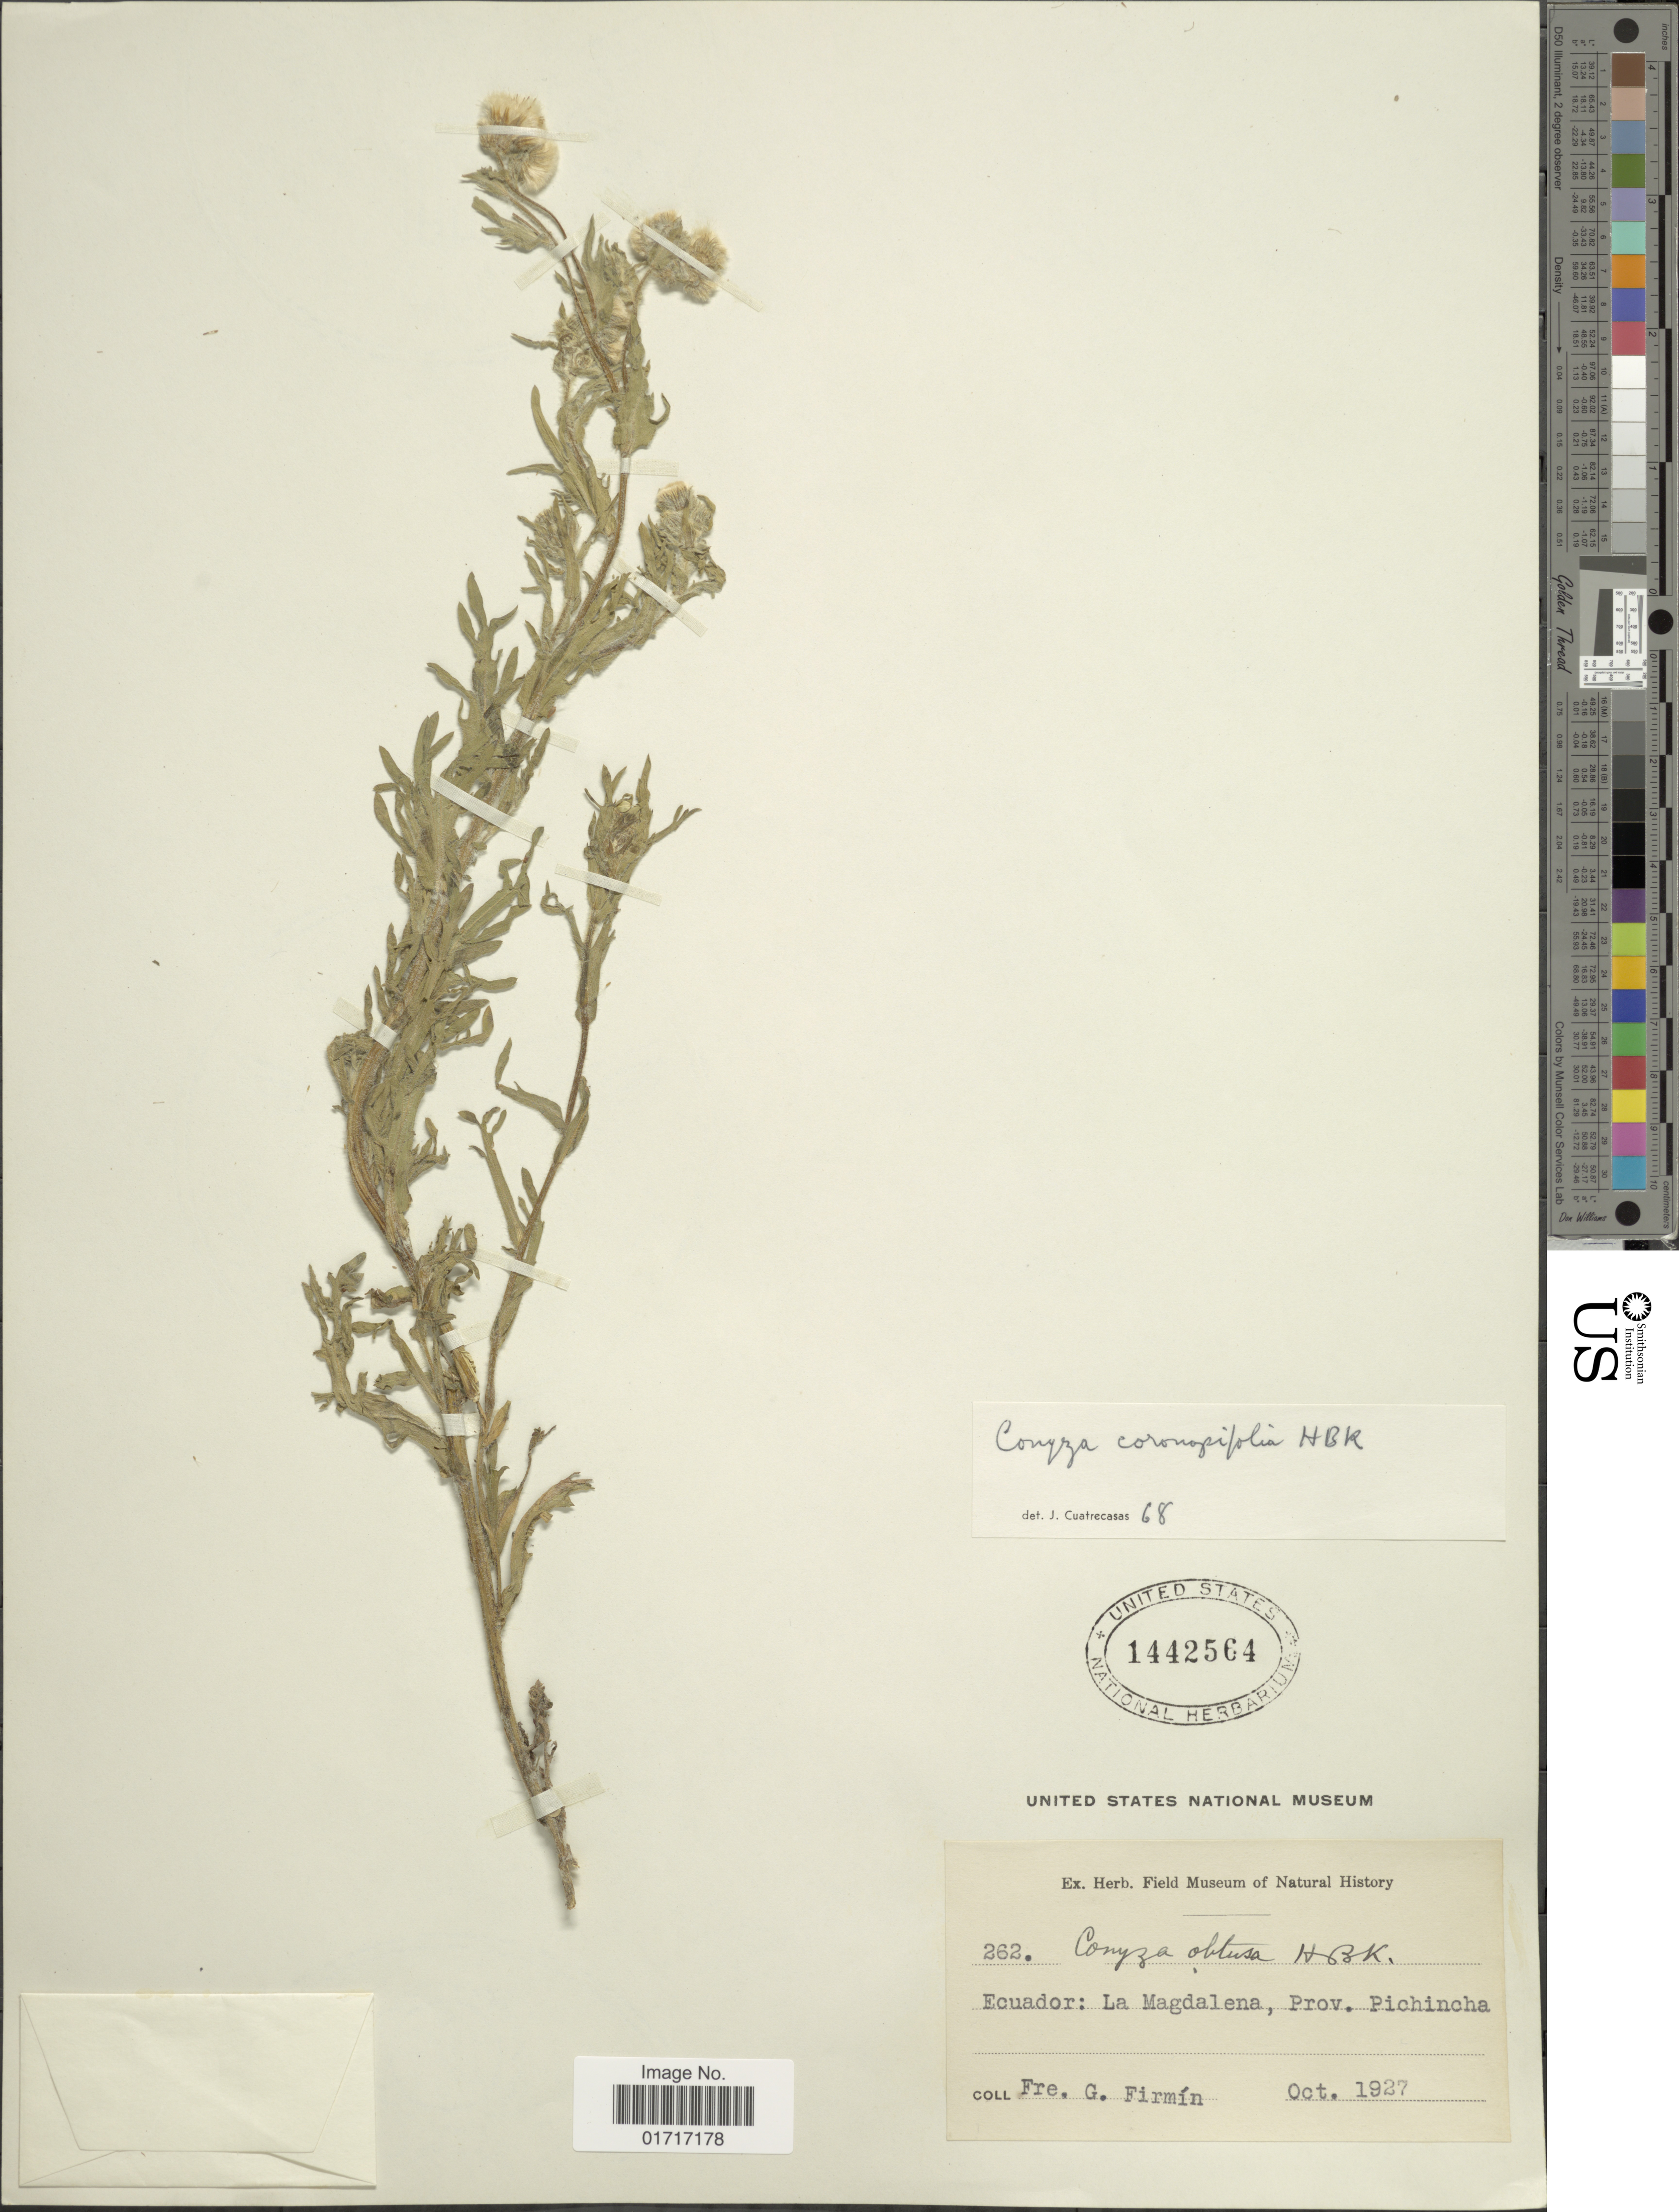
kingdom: Plantae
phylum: Tracheophyta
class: Magnoliopsida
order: Asterales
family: Asteraceae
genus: Conyza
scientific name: Conyza coronopifolia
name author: Kunth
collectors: F. Firmin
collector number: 262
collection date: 1927-10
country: Ecuador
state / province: Pichincha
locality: Ecuador: La Magdalena, Prov. Pichincha.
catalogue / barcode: US 1442564